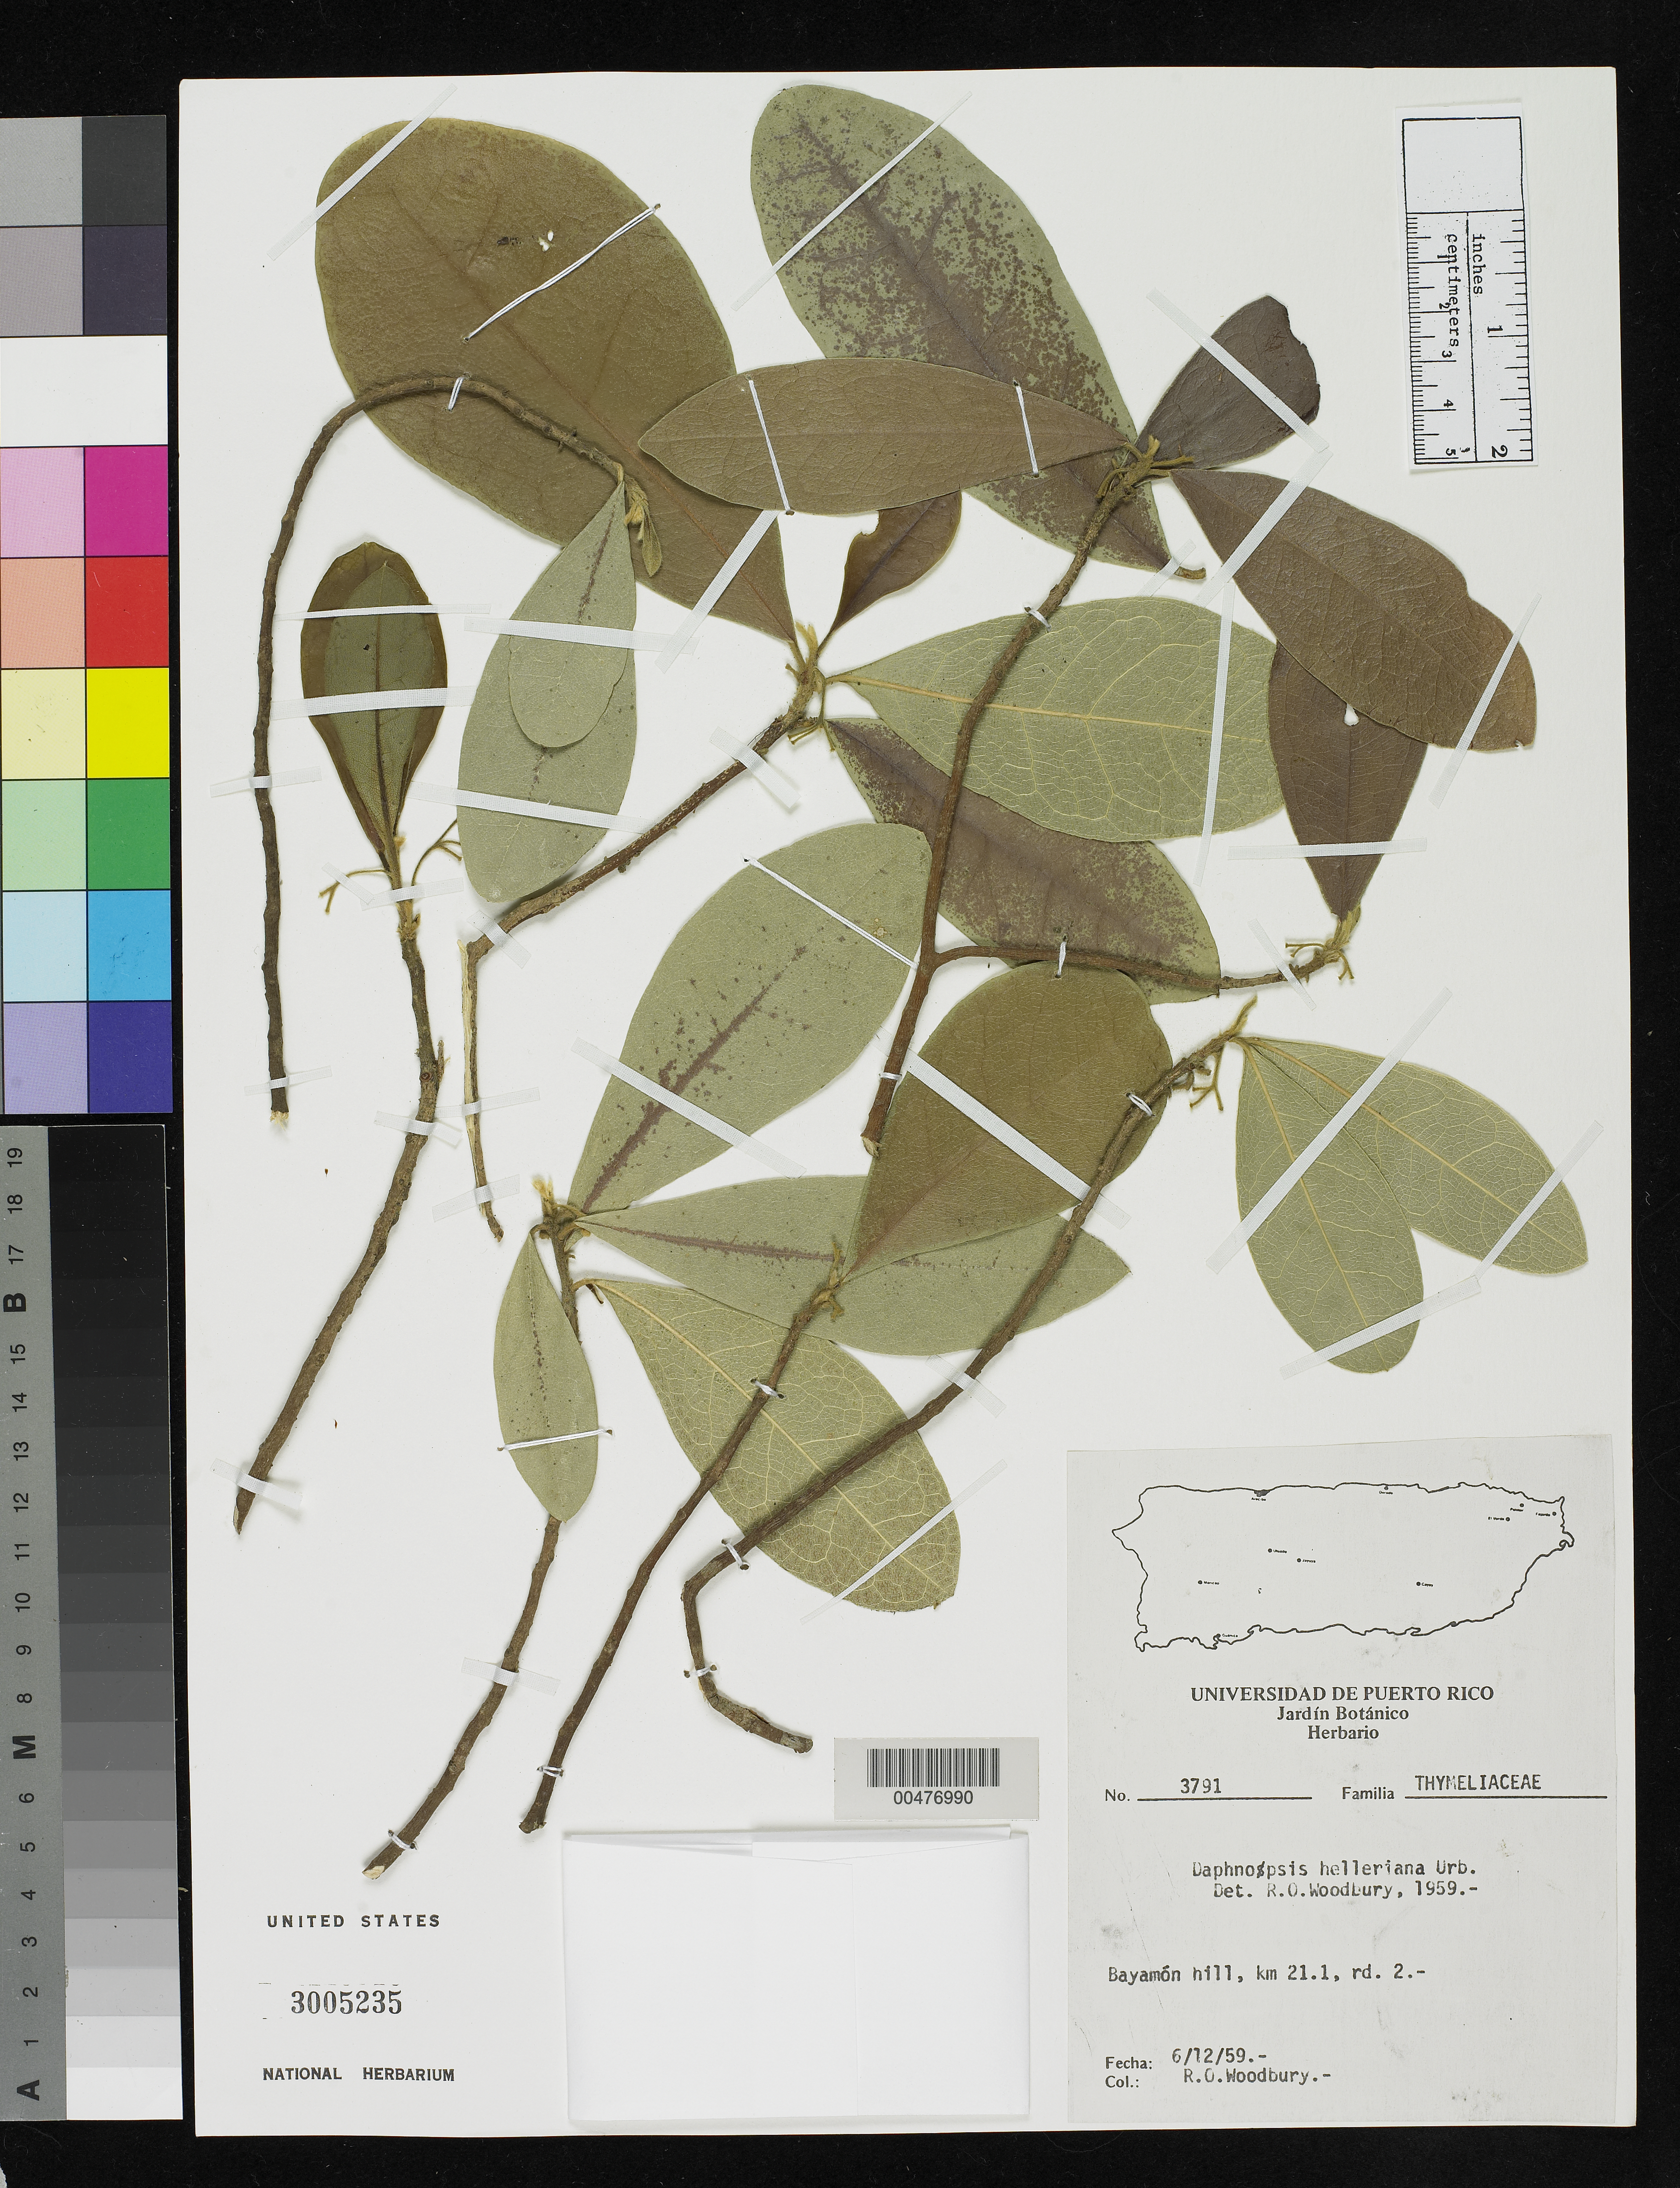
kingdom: Plantae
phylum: Tracheophyta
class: Magnoliopsida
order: Malvales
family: Thymelaeaceae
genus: Daphnopsis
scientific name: Daphnopsis helleriana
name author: Urb.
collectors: R. O. Woodbury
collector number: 3791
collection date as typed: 06 Dec 1959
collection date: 1959-12-06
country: Puerto Rico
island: Greater Antilles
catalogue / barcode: US 3005235